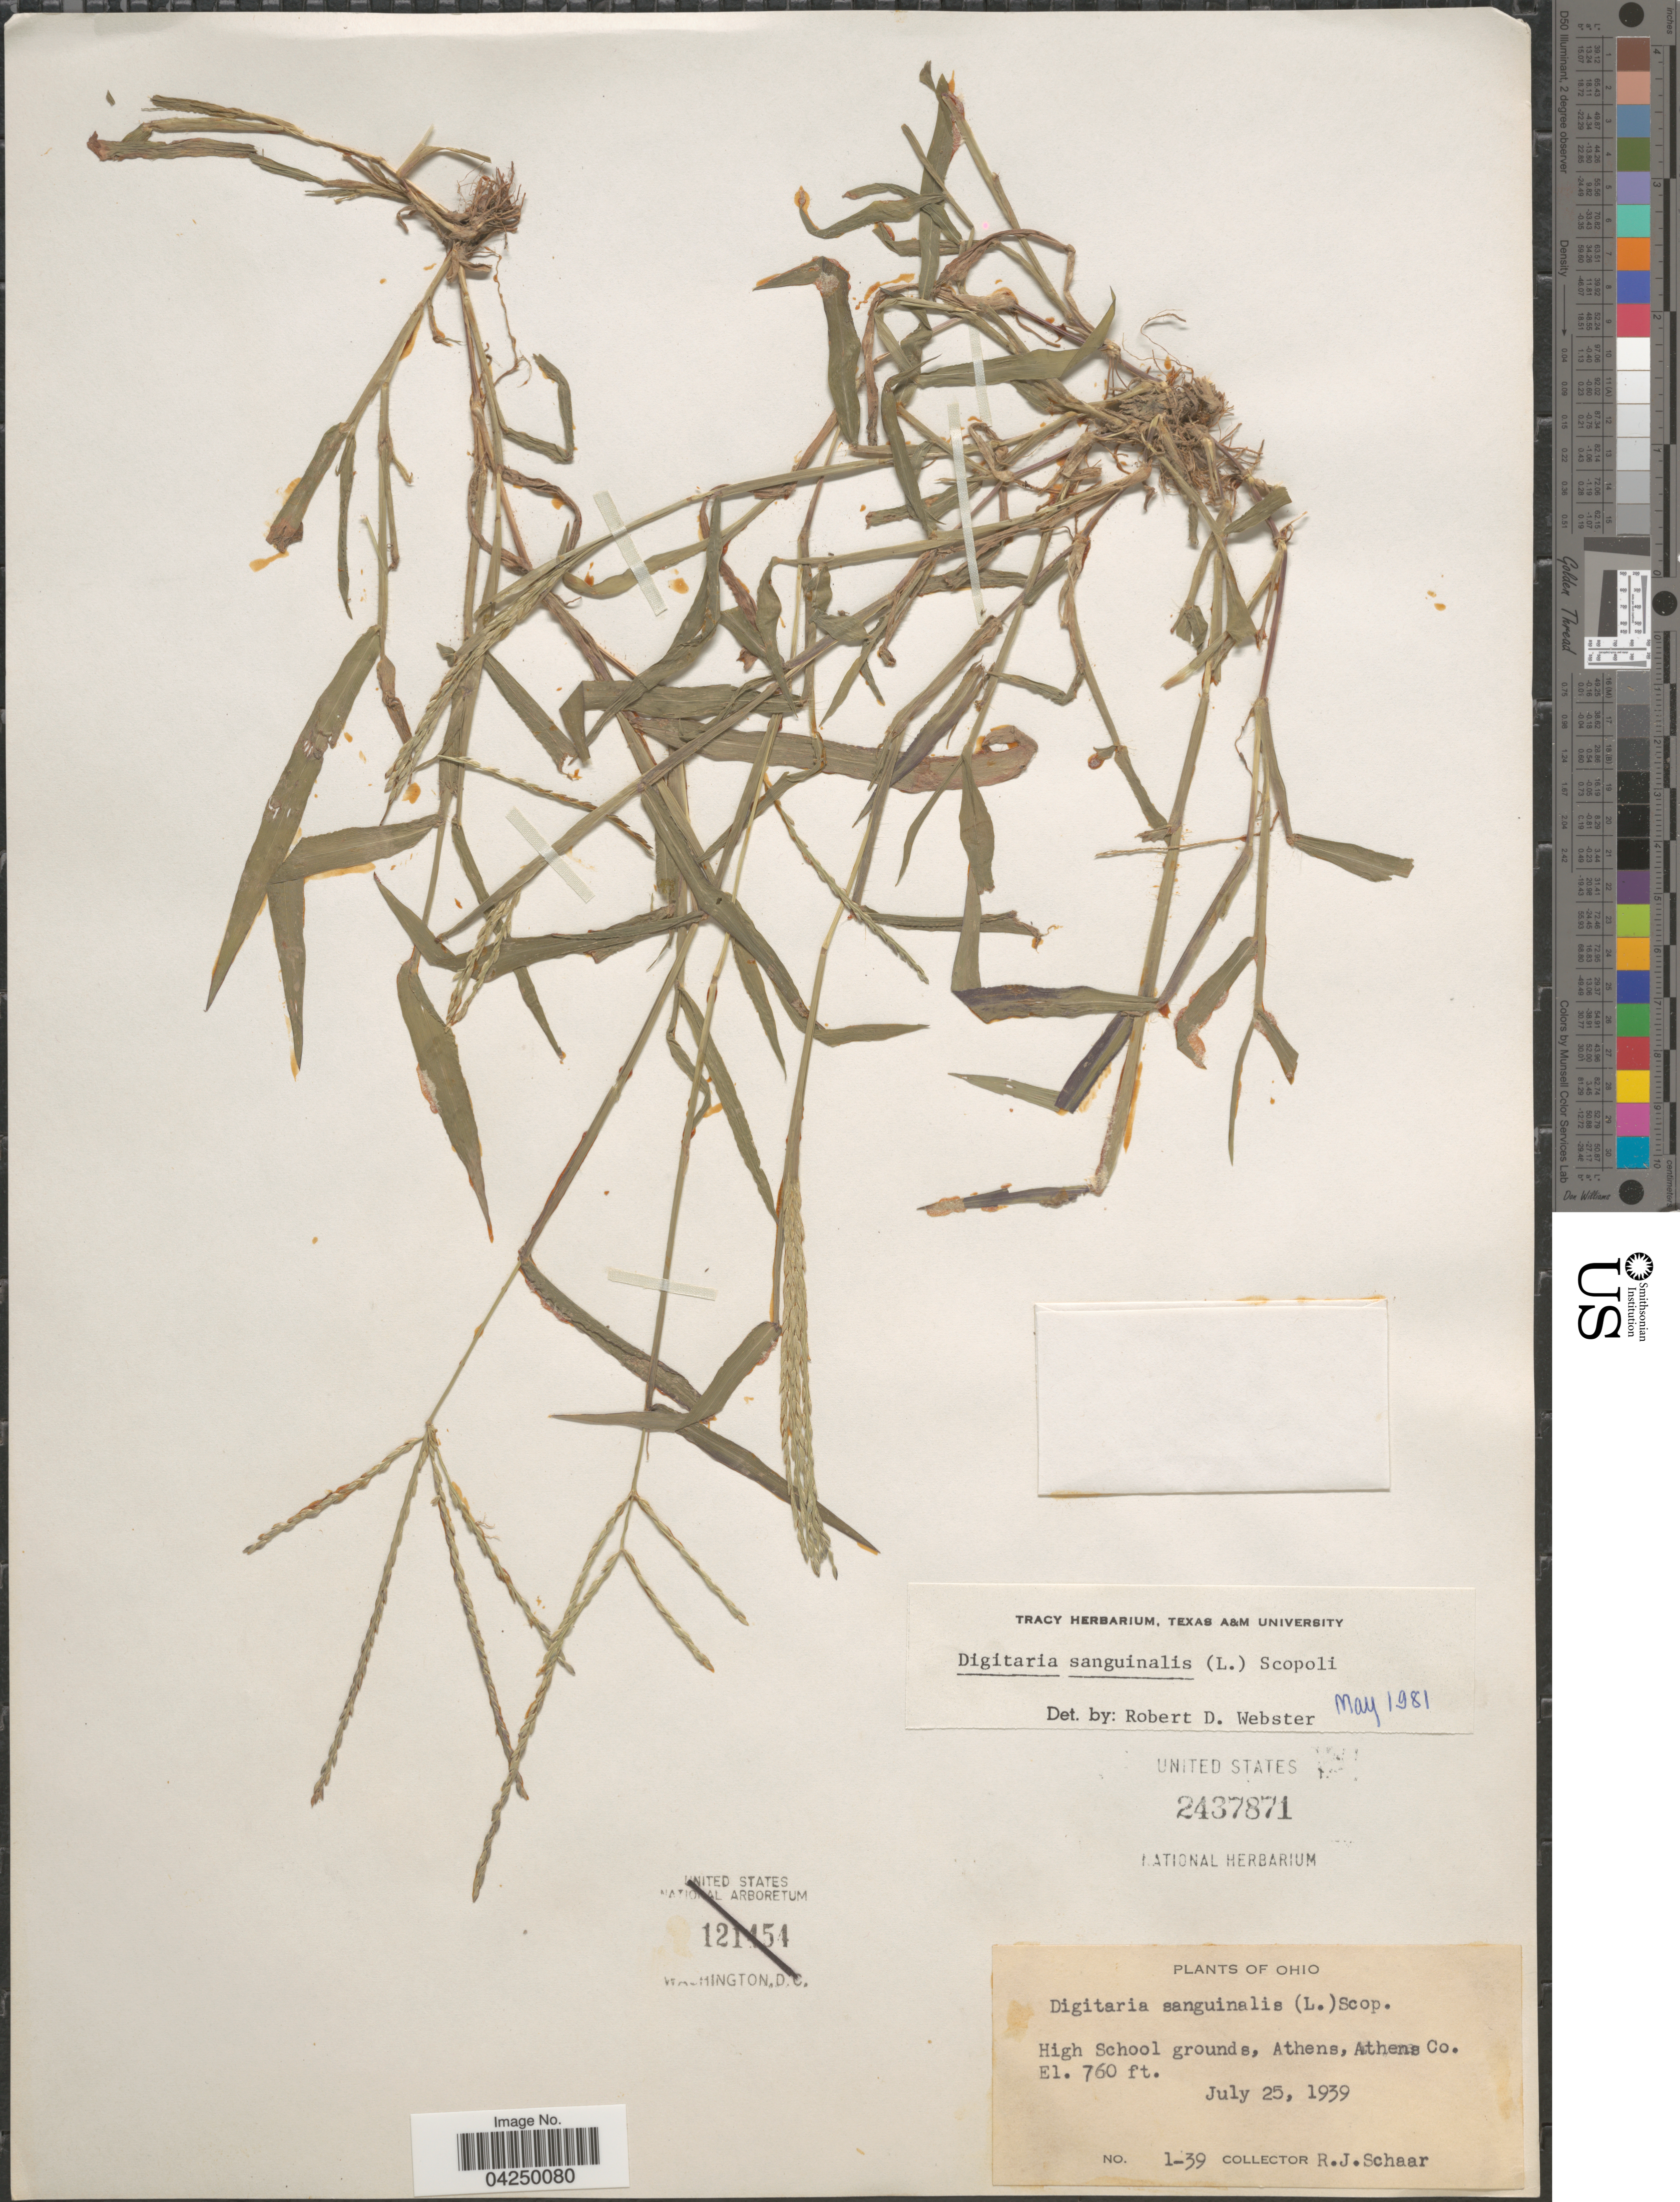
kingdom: Plantae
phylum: Tracheophyta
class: Liliopsida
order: Poales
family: Poaceae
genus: Digitaria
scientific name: Digitaria sanguinalis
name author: (L.) Scop.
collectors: R. Schaar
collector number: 1-39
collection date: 1939-07-25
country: United States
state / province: Ohio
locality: High School grounds, Athens, Athens Co.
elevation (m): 232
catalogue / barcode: US 2437871